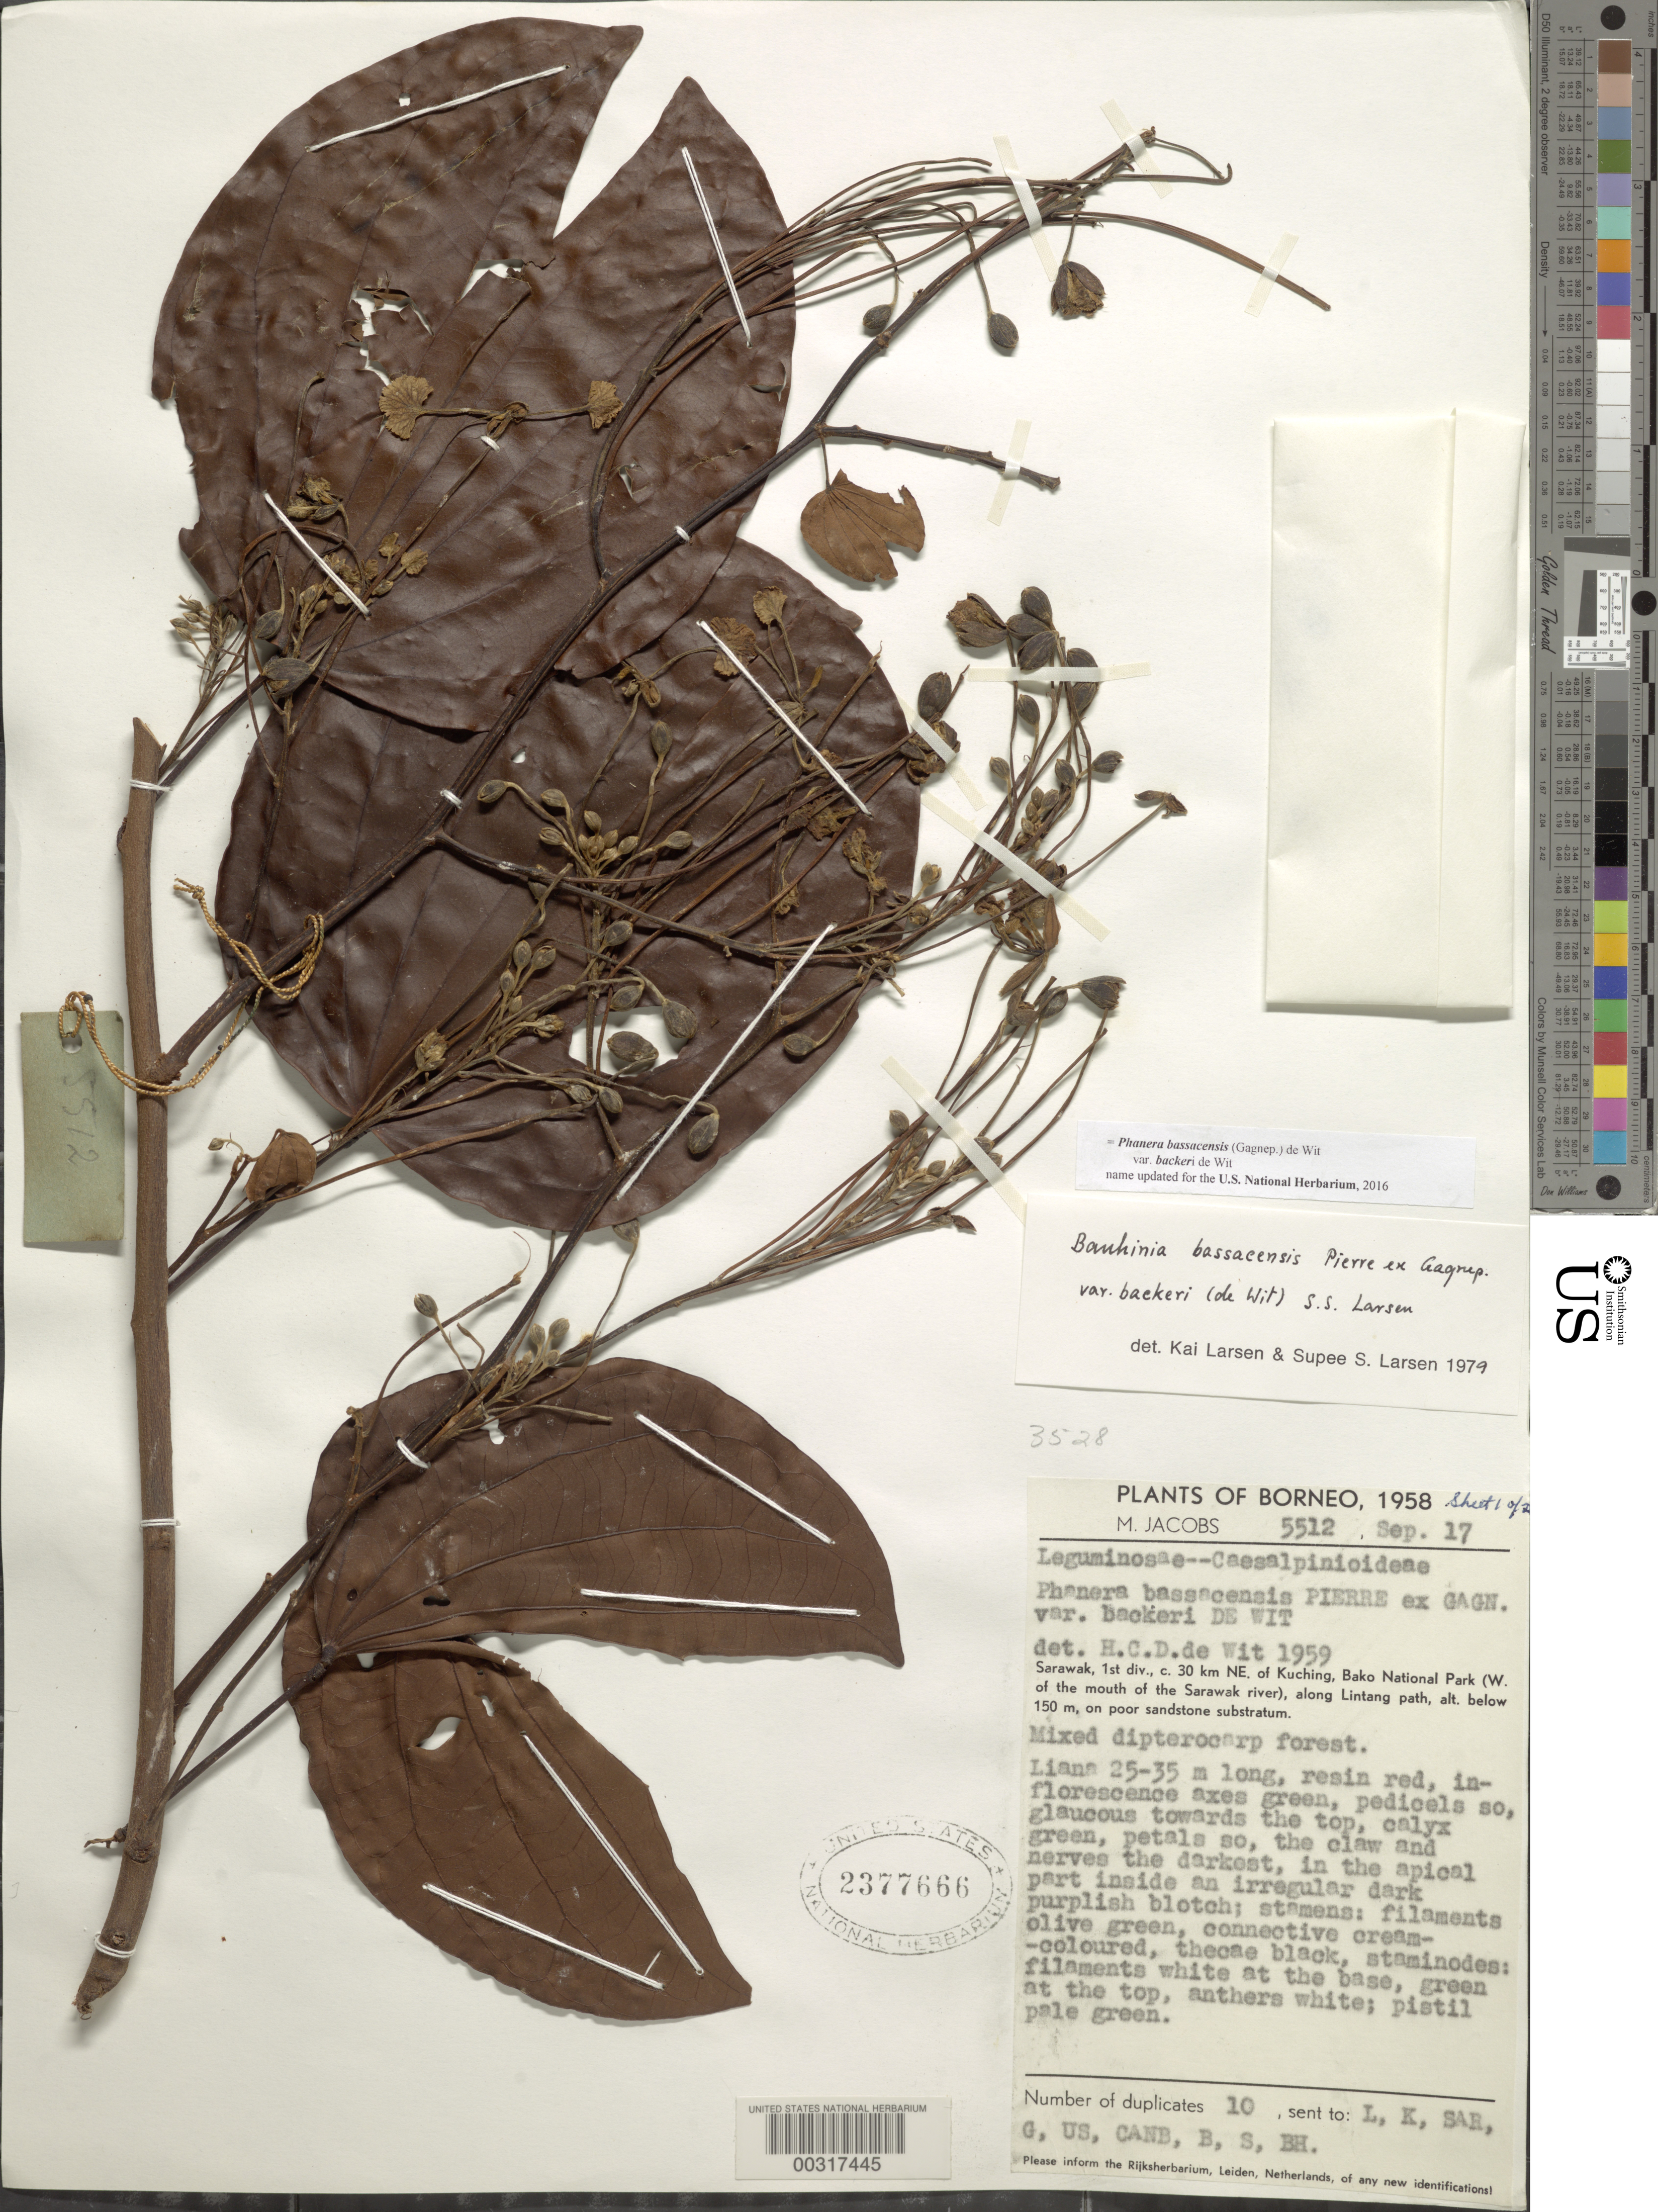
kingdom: Plantae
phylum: Tracheophyta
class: Magnoliopsida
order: Fabales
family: Fabaceae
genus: Phanera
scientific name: Phanera bassacensis var. backeri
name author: de Wit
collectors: M. R. Jacobs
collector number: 5512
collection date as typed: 17 Sep 1958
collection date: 1958-09-17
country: Malaysia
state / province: Sarawak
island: Borneo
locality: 30 km ne of kuching, bako national park, w of the mouth of the sarawak river, along lintang path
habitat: Poor sandstone substratum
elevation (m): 150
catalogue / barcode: US 2377666